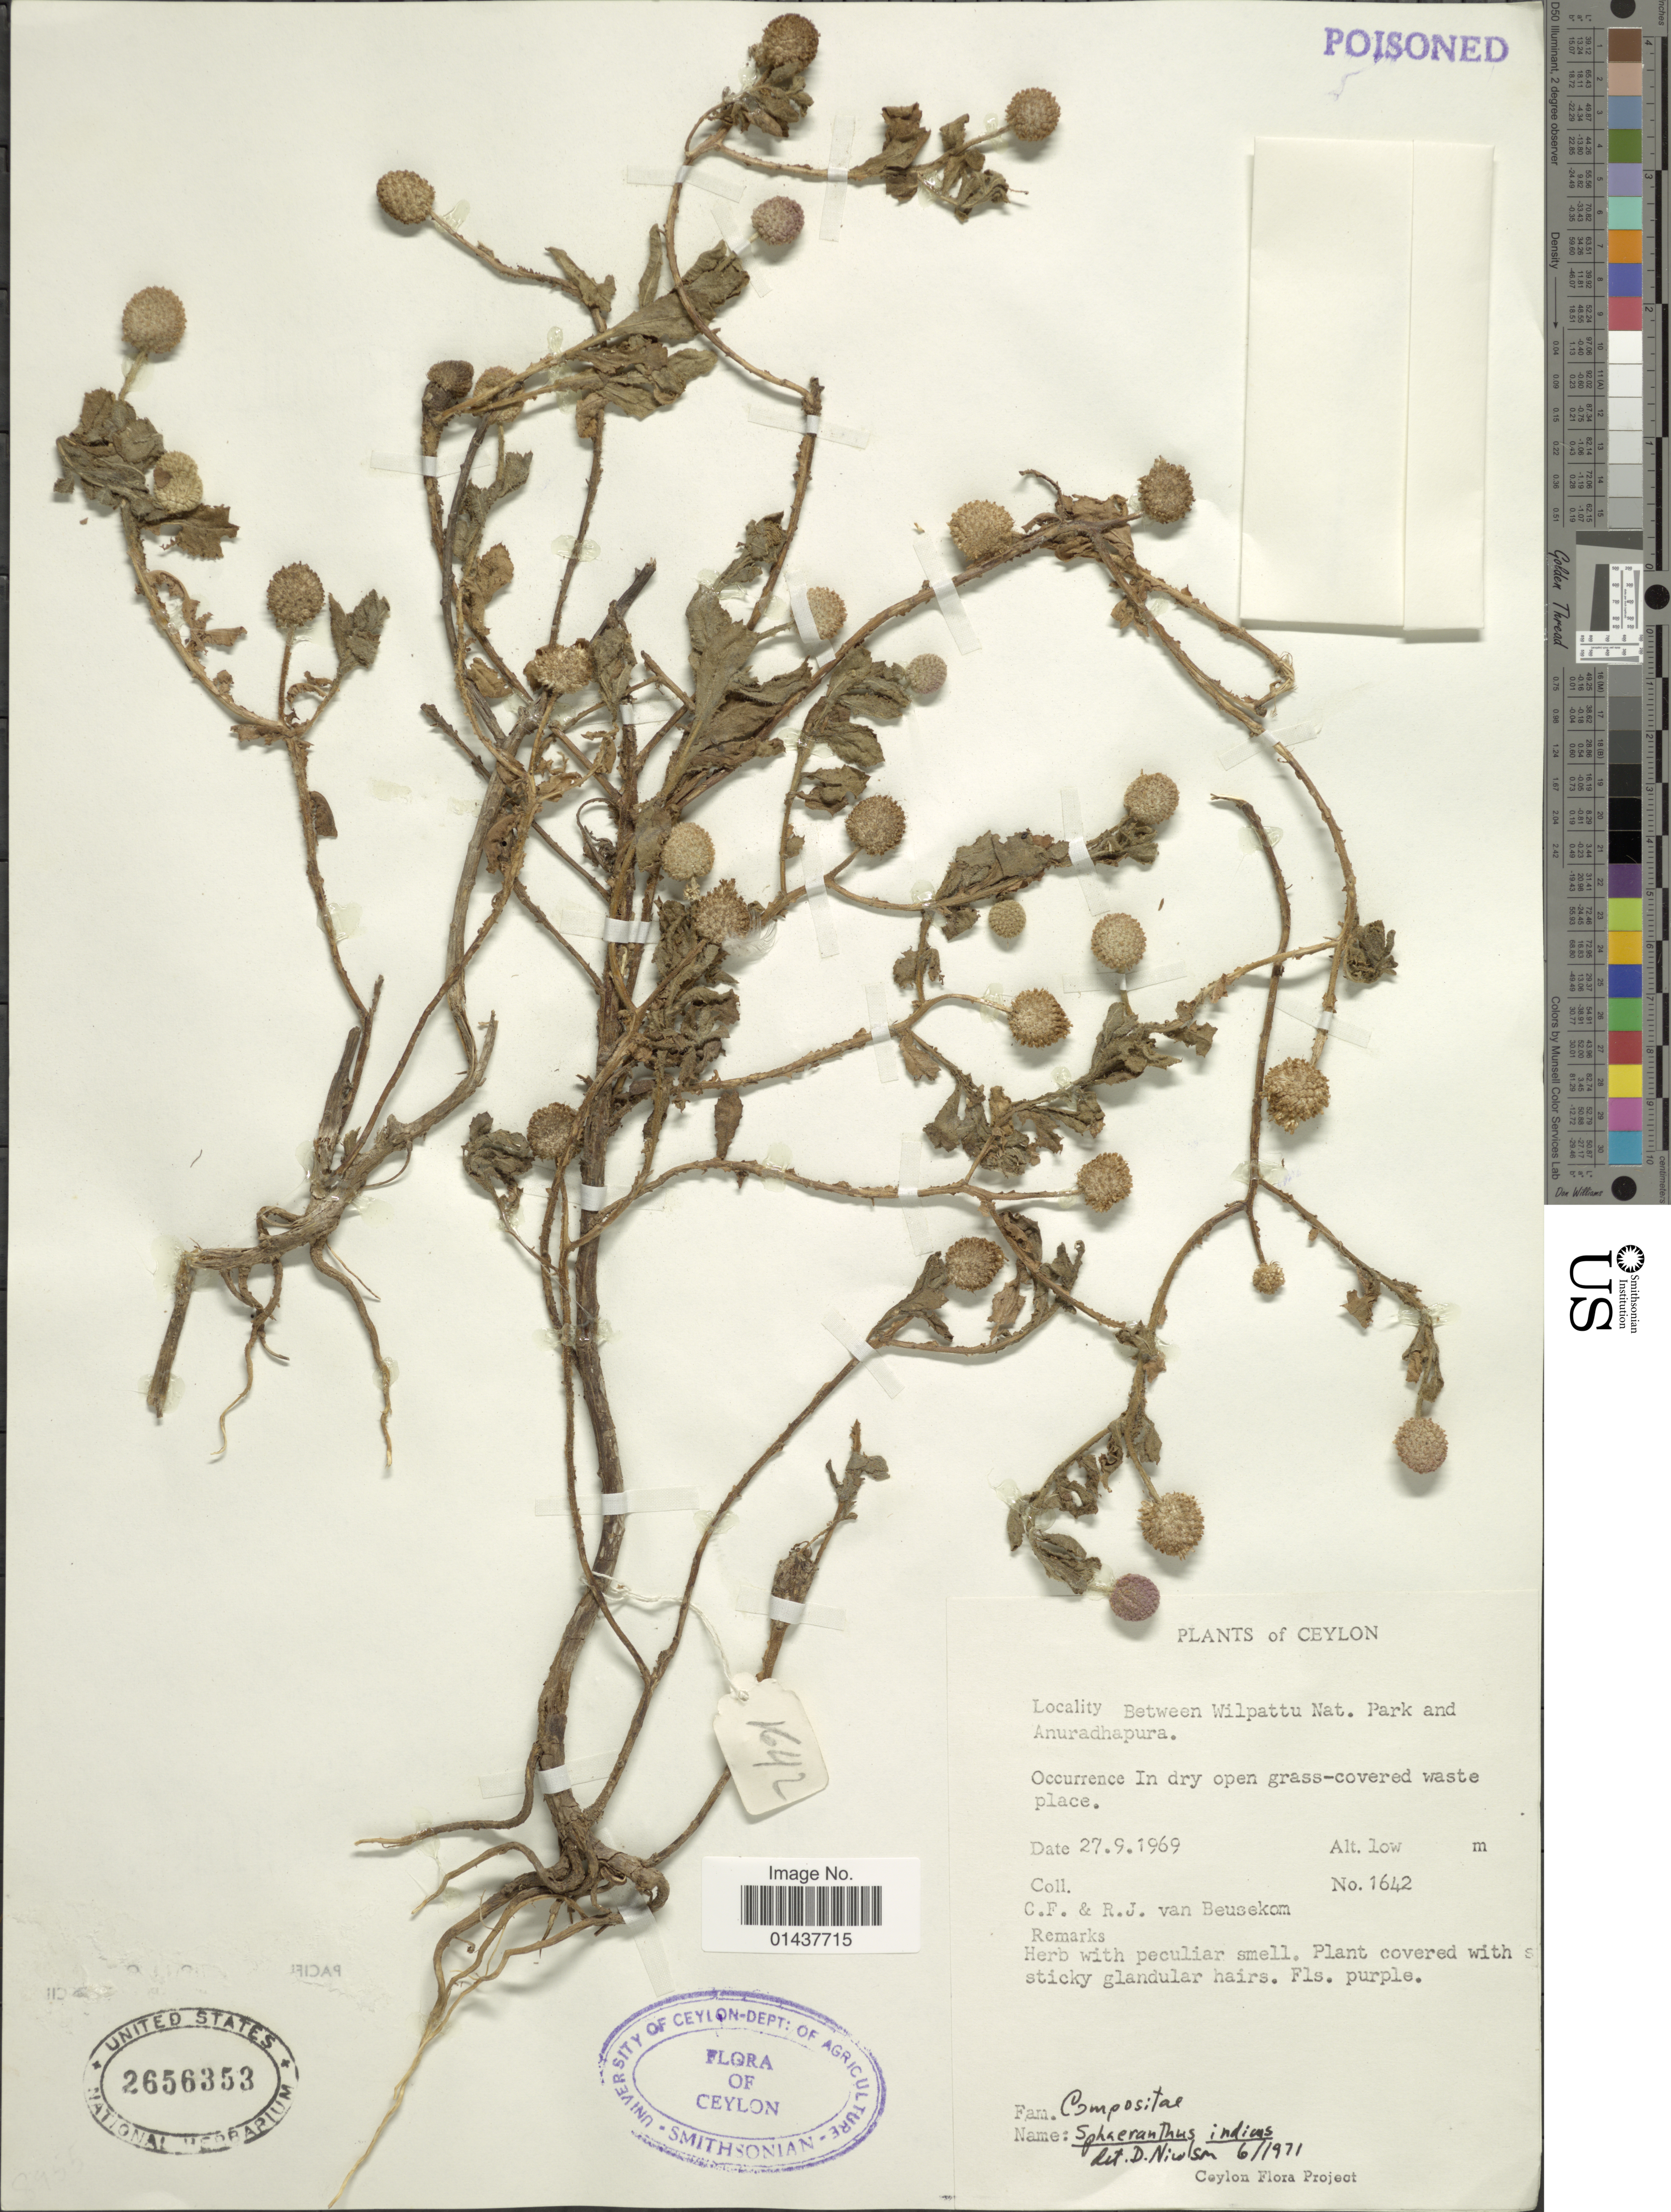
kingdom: Plantae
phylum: Tracheophyta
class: Magnoliopsida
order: Asterales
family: Asteraceae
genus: Sphaeranthus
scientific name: Sphaeranthus indicus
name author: L.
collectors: C. F. Beusekom & R. Van Beusekom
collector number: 1642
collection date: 1969-09-27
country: Sri Lanka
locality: Ceylon, Between Wilpattu Nat. Park and Anuradhapura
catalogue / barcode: US 2656353